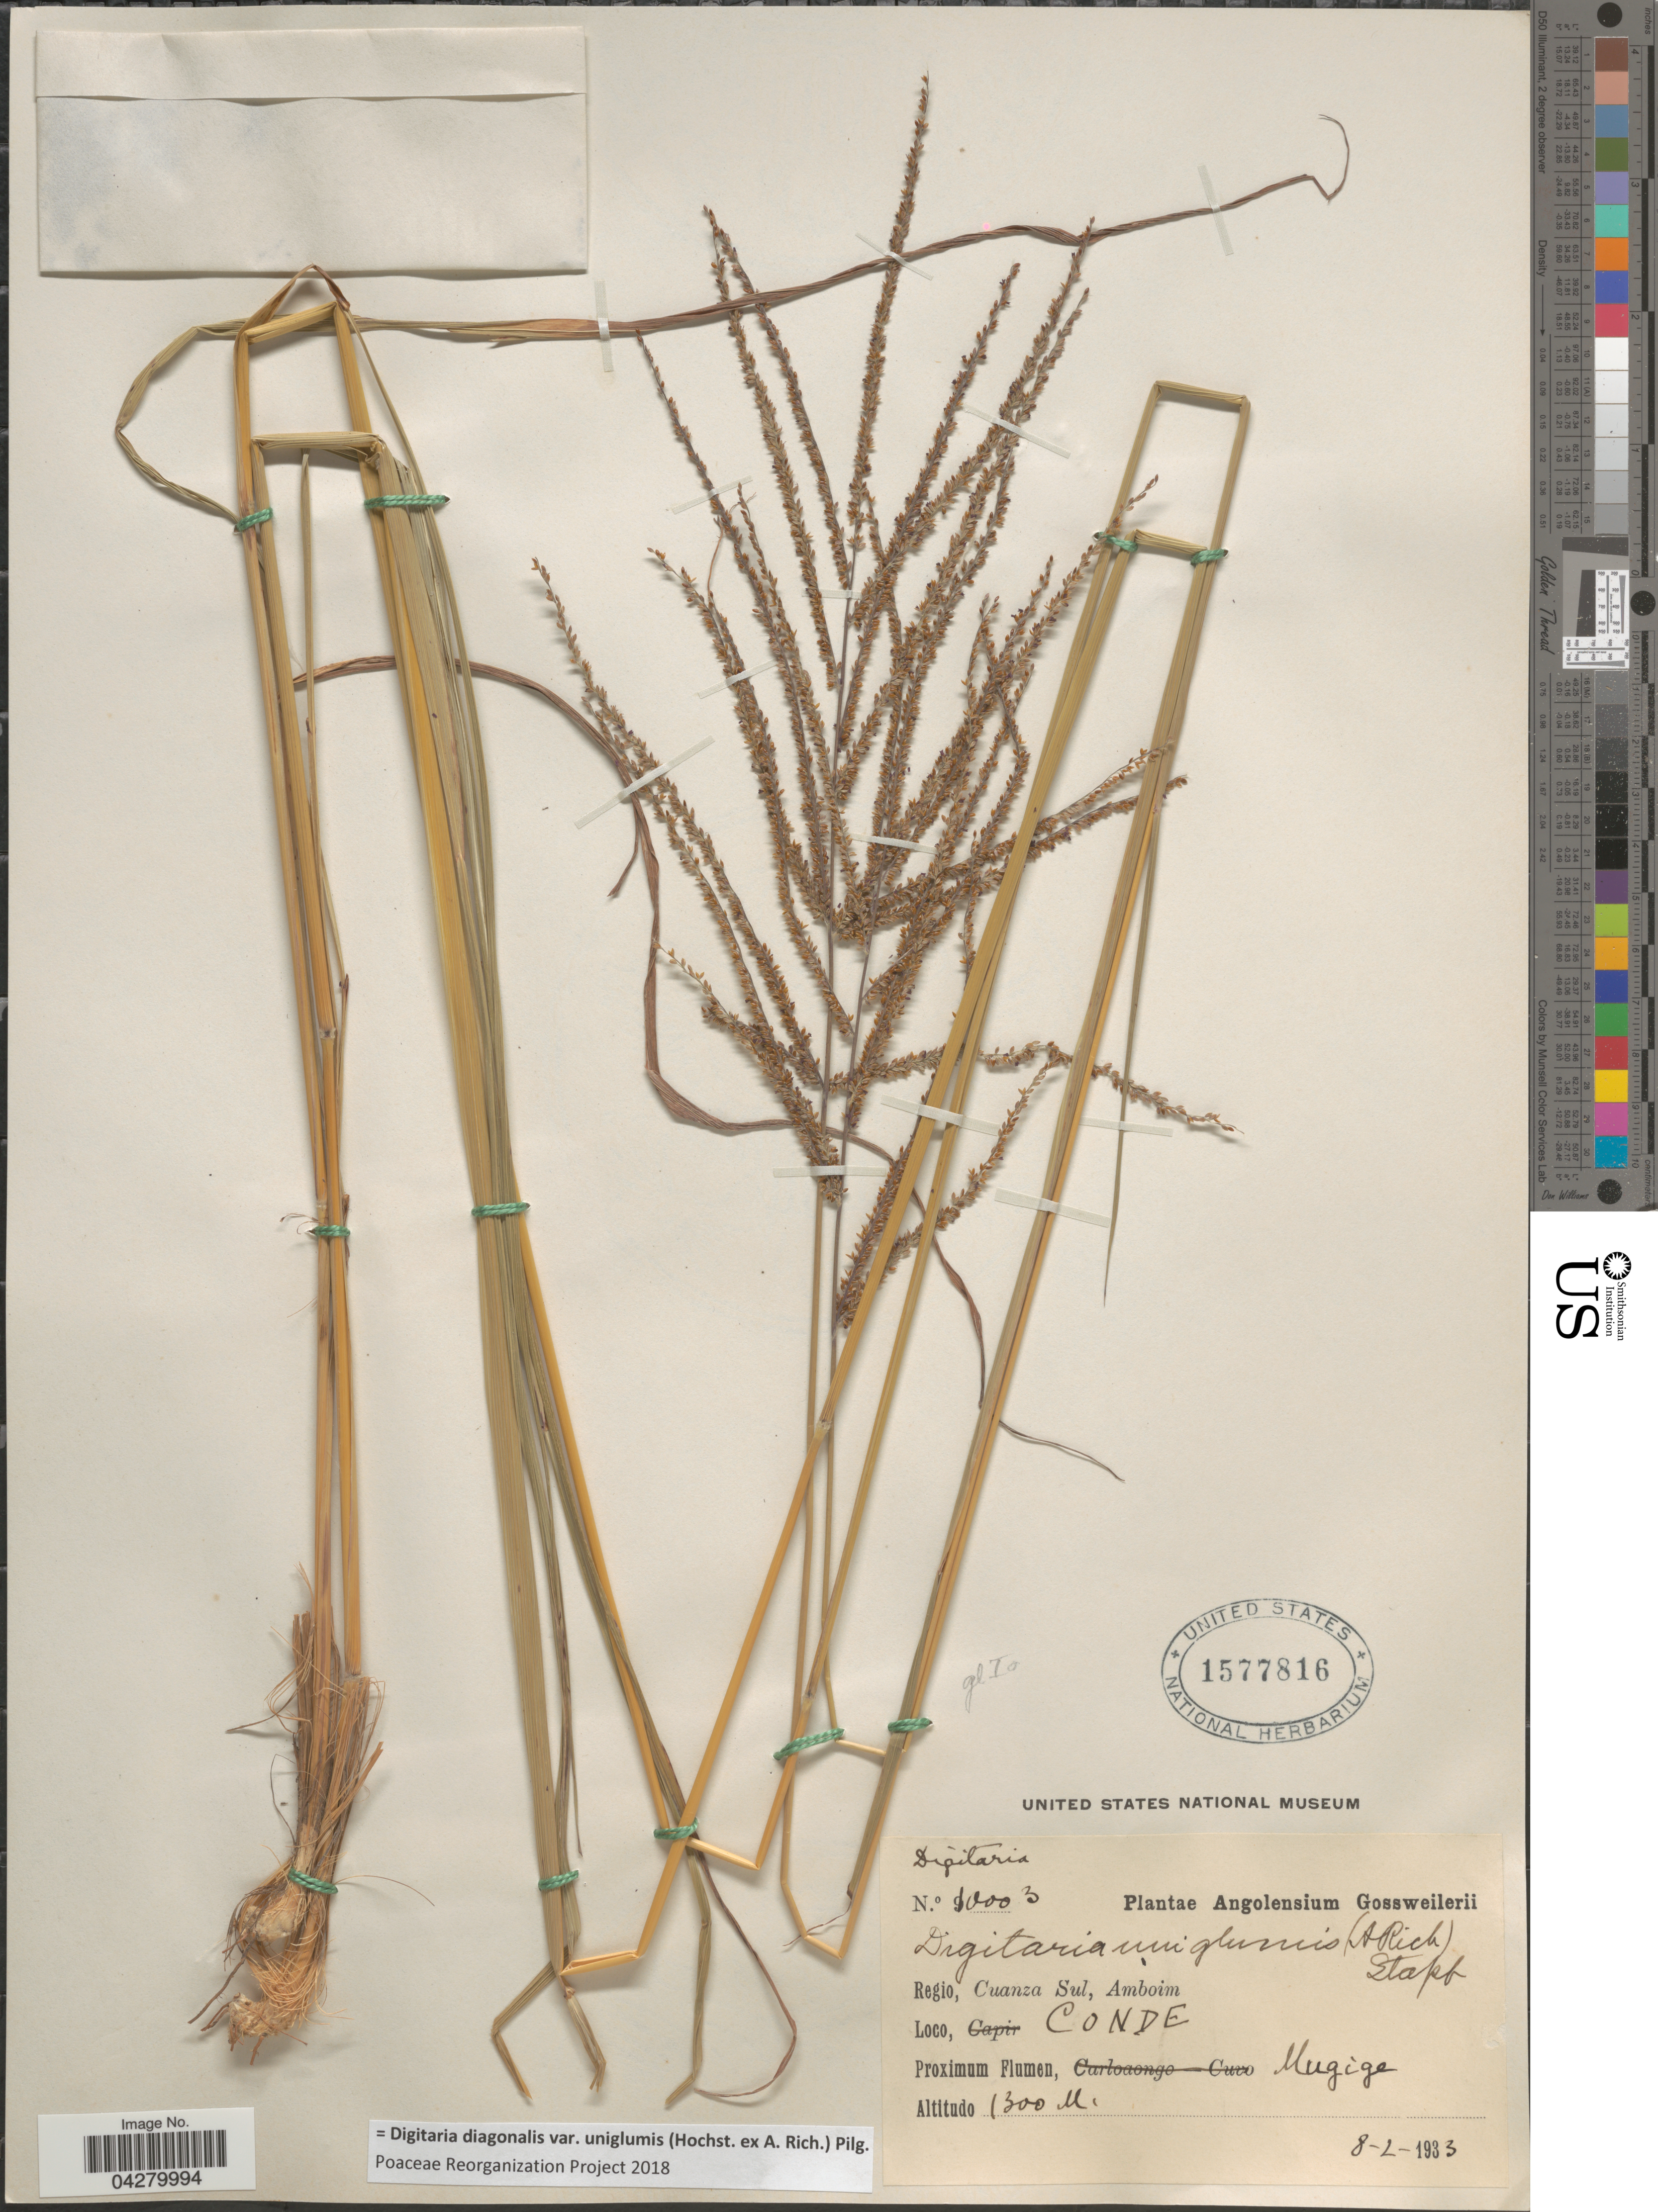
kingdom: Plantae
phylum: Tracheophyta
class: Liliopsida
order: Poales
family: Poaceae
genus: Digitaria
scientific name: Digitaria diagonalis var. uniglumis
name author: (Hochst. ex A. Rich.) Pilg.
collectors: -. Gossweiler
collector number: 10003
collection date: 1933-02-08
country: Angola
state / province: Cuanza Sul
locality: Regio, Amboim. Conde. Proximum Flumen, Mugige.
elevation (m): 1300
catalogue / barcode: US 1577816